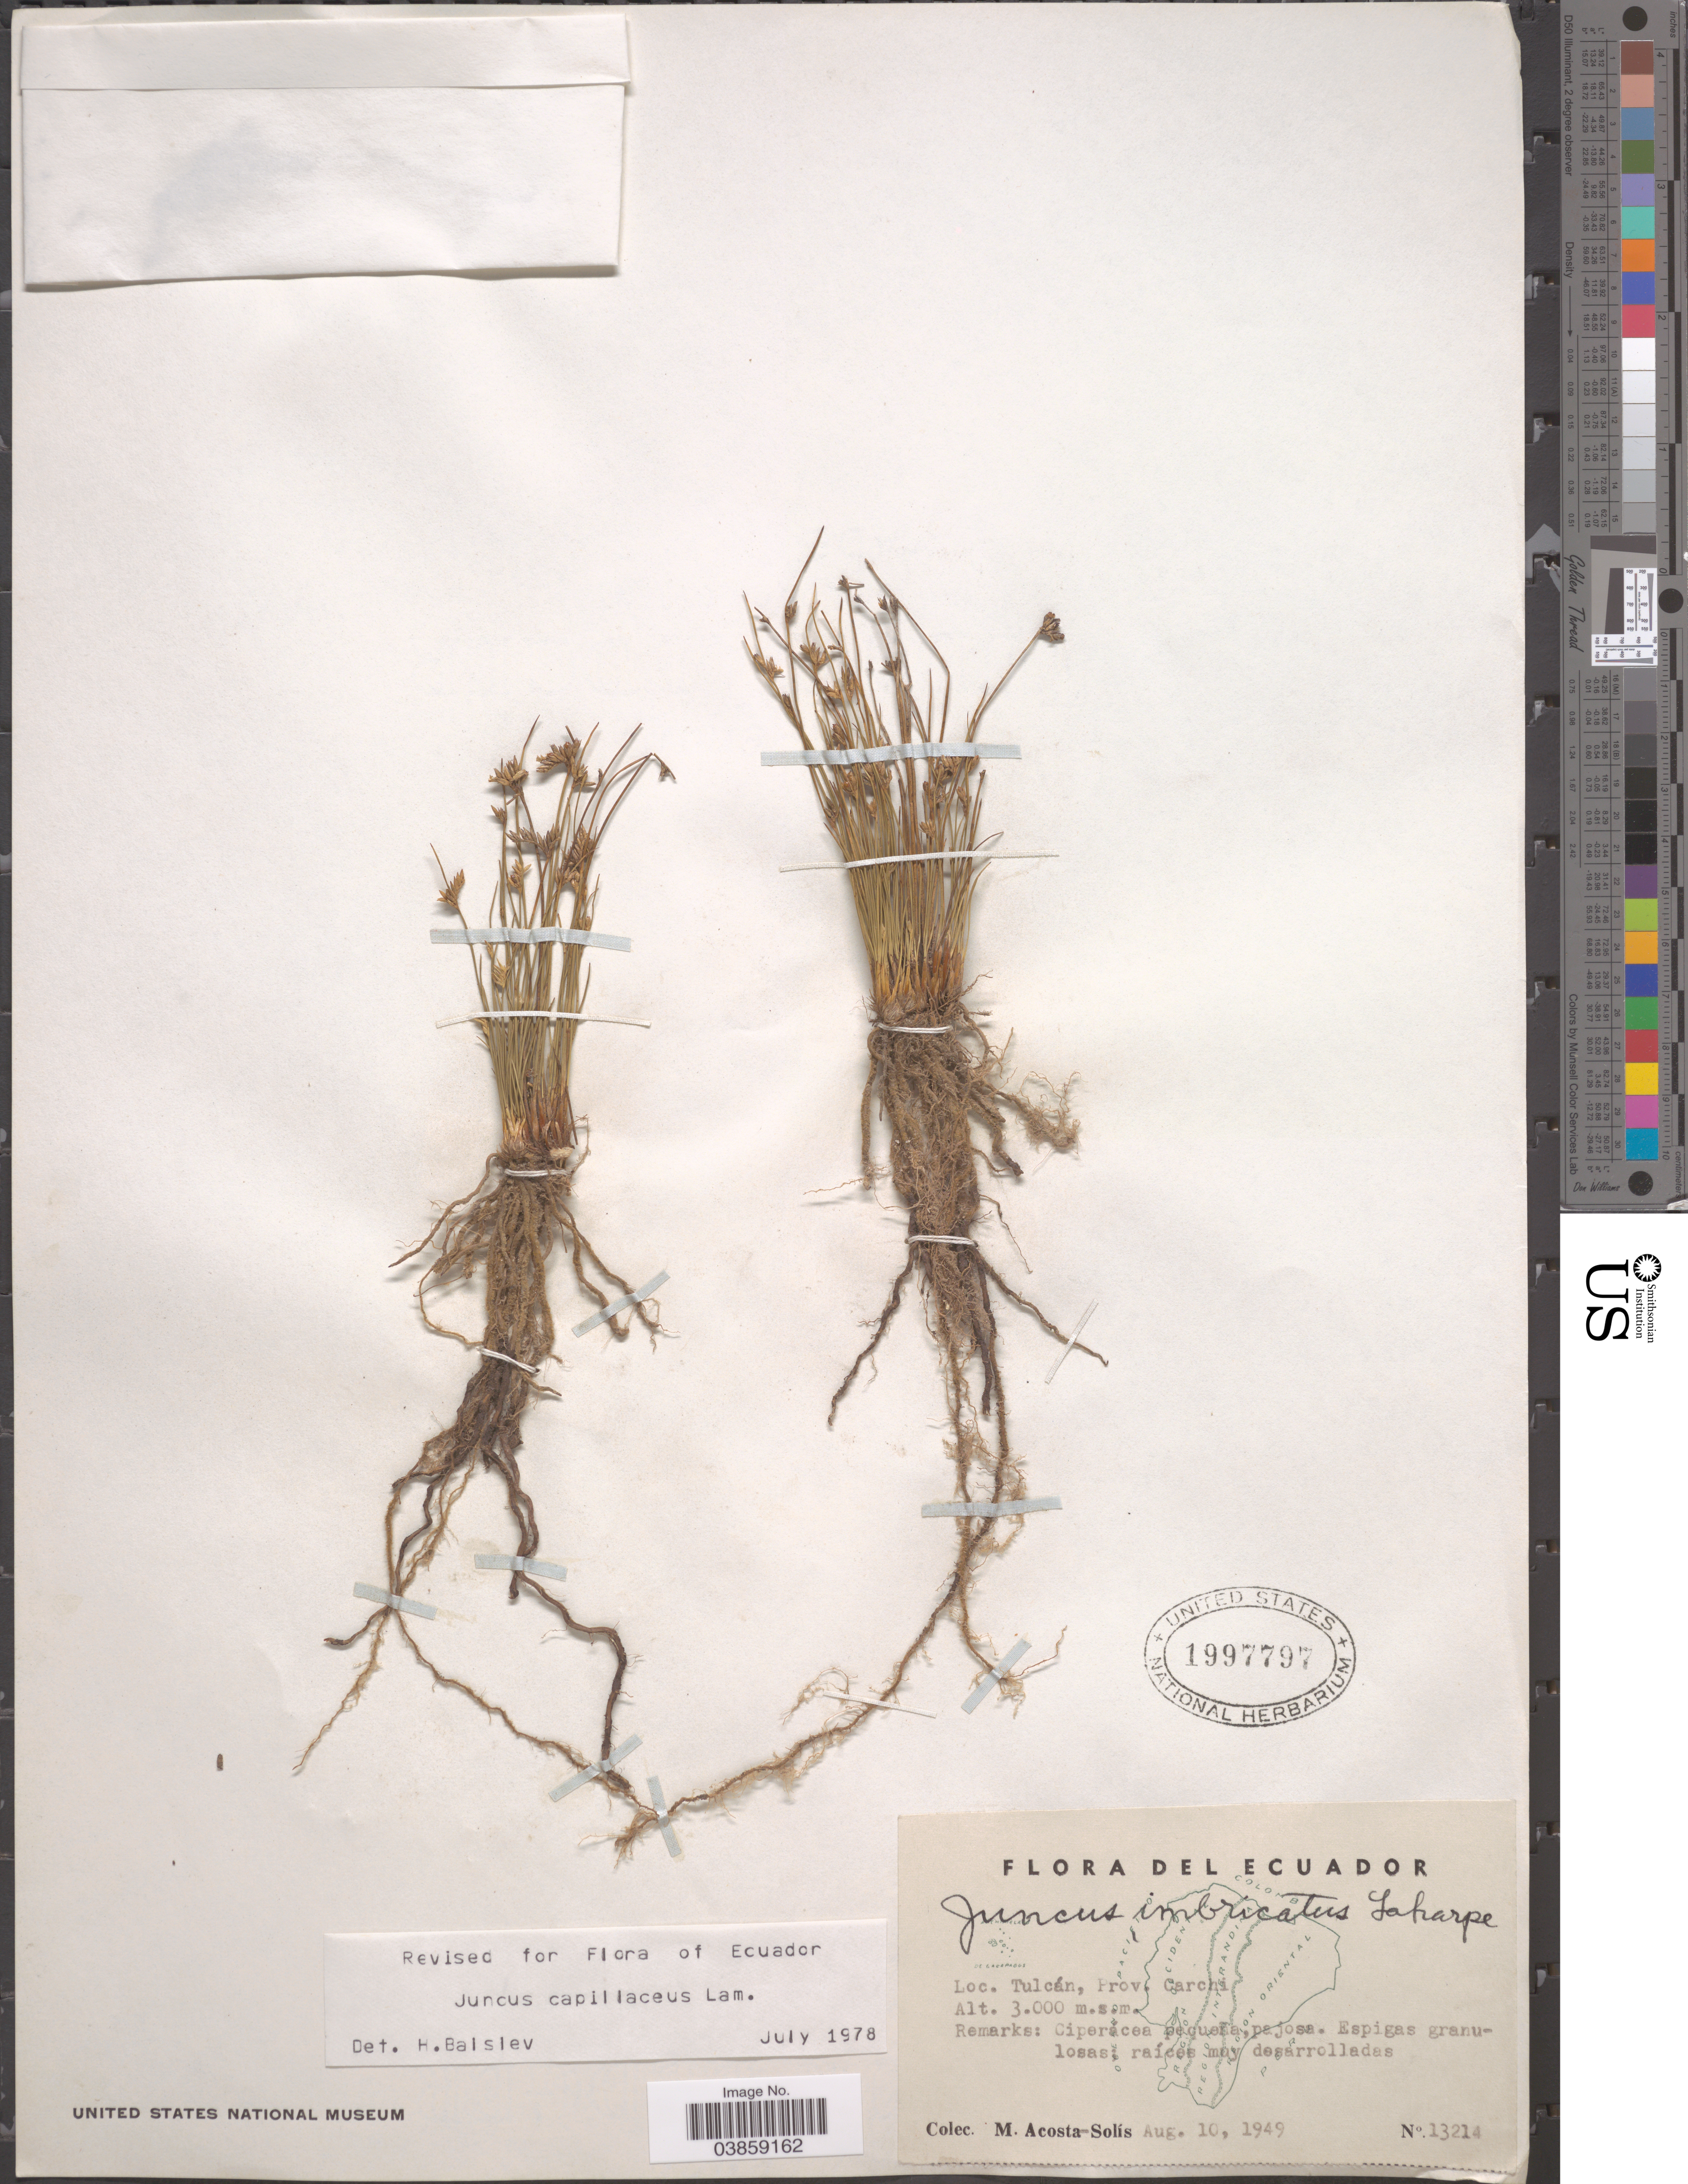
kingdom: Plantae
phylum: Tracheophyta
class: Liliopsida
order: Poales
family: Juncaceae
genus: Juncus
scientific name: Juncus capillaceus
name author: Lam.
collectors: M. Acosta Solis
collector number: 13214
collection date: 1949-08-10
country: Ecuador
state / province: Carchi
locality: Tulcán.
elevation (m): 3000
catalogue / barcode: US 1997797